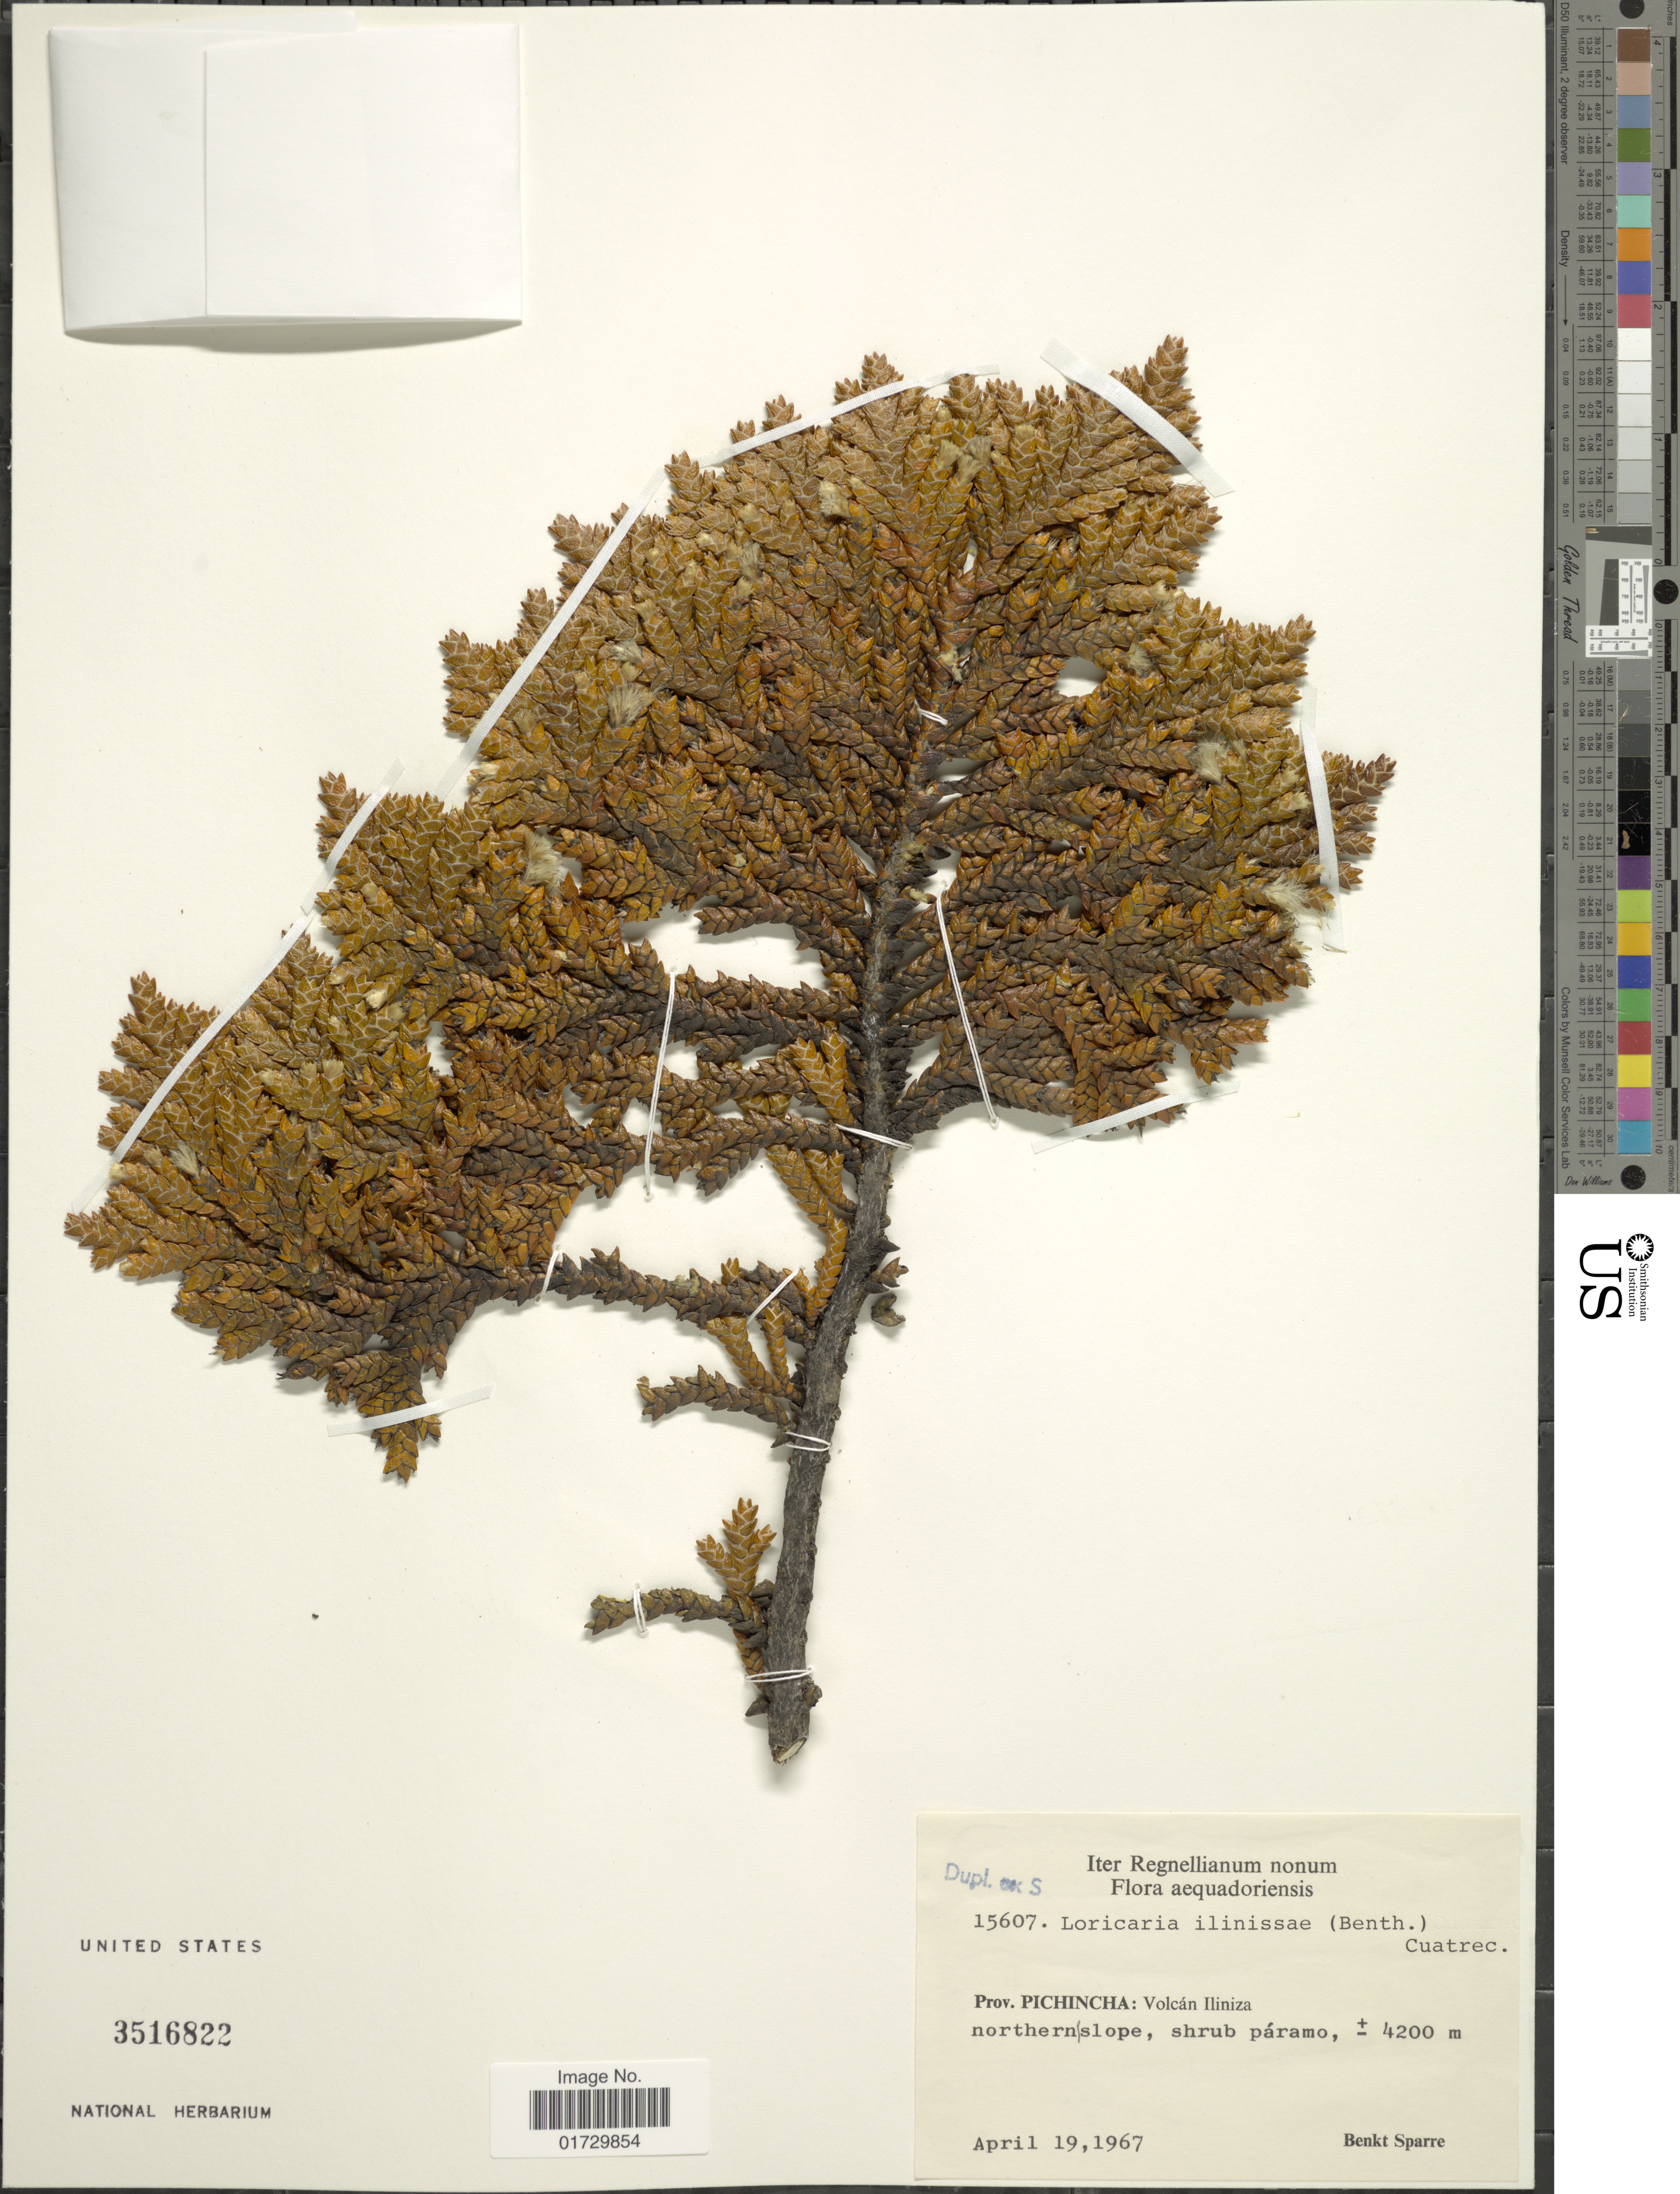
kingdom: Plantae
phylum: Tracheophyta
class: Magnoliopsida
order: Asterales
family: Asteraceae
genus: Loricaria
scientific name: Loricaria ilinissae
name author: (Benth.) Cuatrec.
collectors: B. Sparre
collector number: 15607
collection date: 1967-04-19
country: Ecuador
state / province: Pichincha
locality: Volcan Iliniza, northern slope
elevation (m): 4200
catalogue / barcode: US 3516822